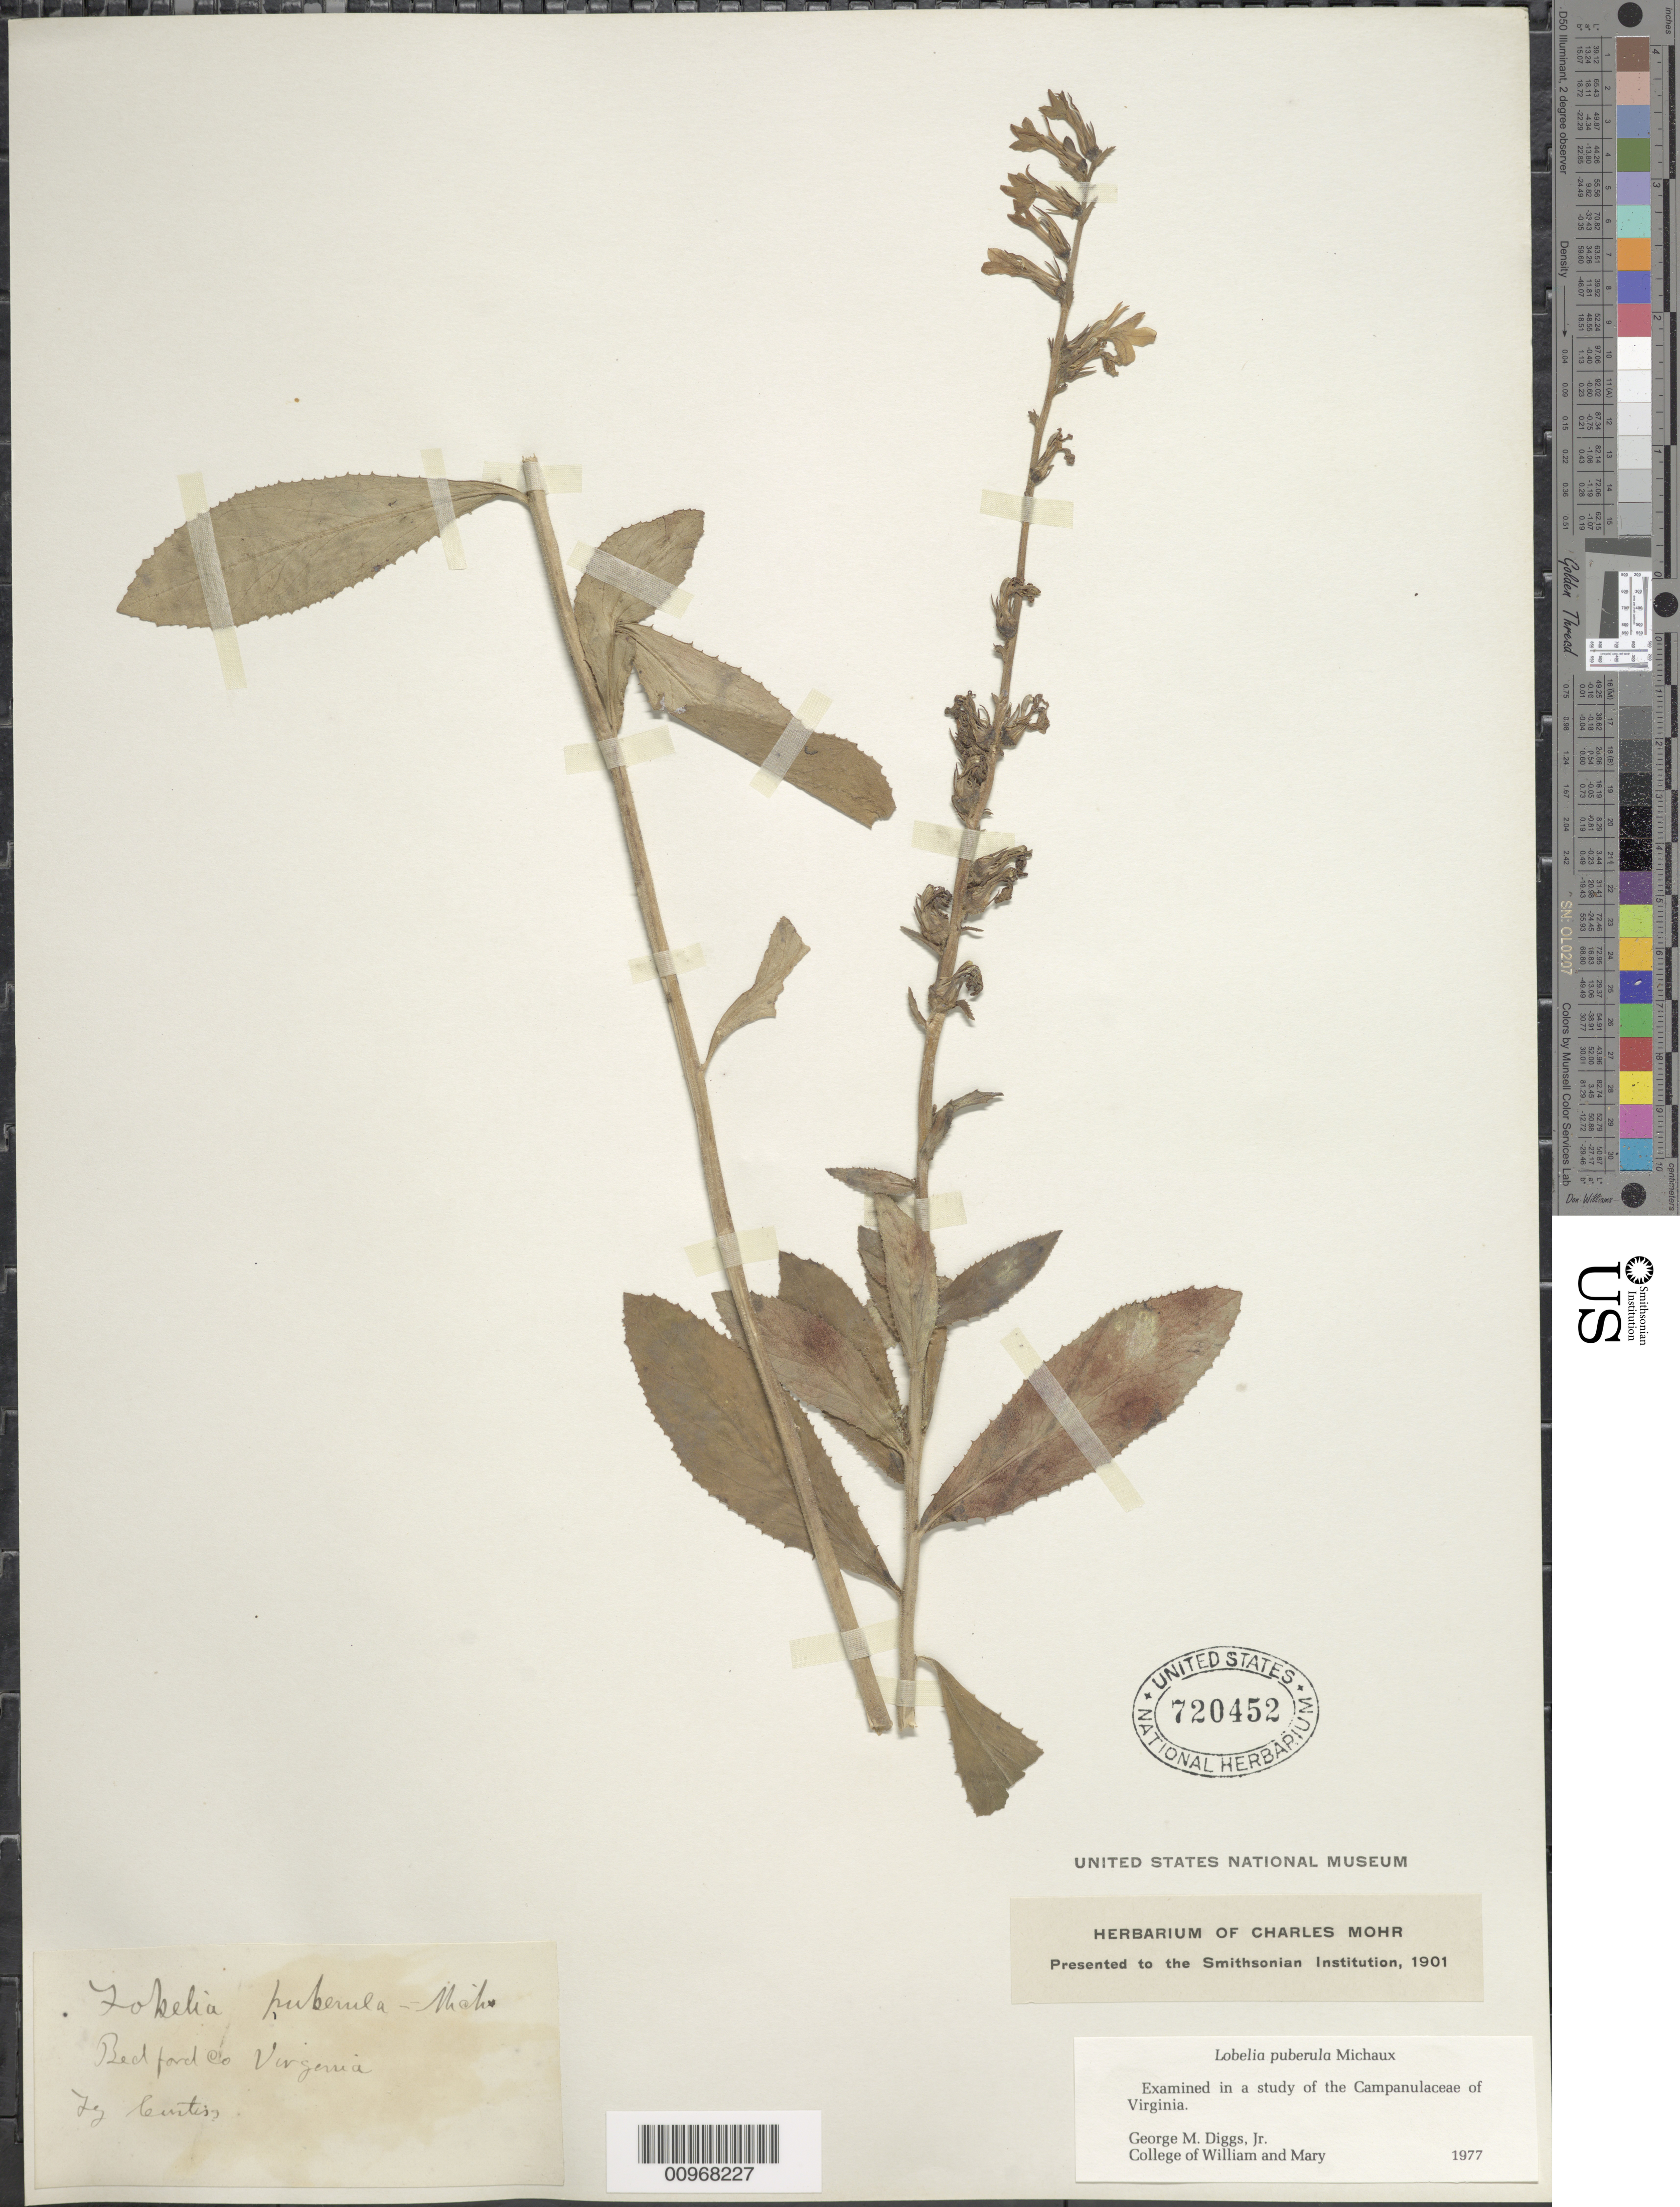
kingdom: Plantae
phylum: Tracheophyta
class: Magnoliopsida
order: Asterales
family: Campanulaceae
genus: Lobelia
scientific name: Lobelia puberula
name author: Michx.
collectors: ex herb. Curtiss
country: United States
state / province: Virginia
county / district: Bedford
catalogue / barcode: US 720452